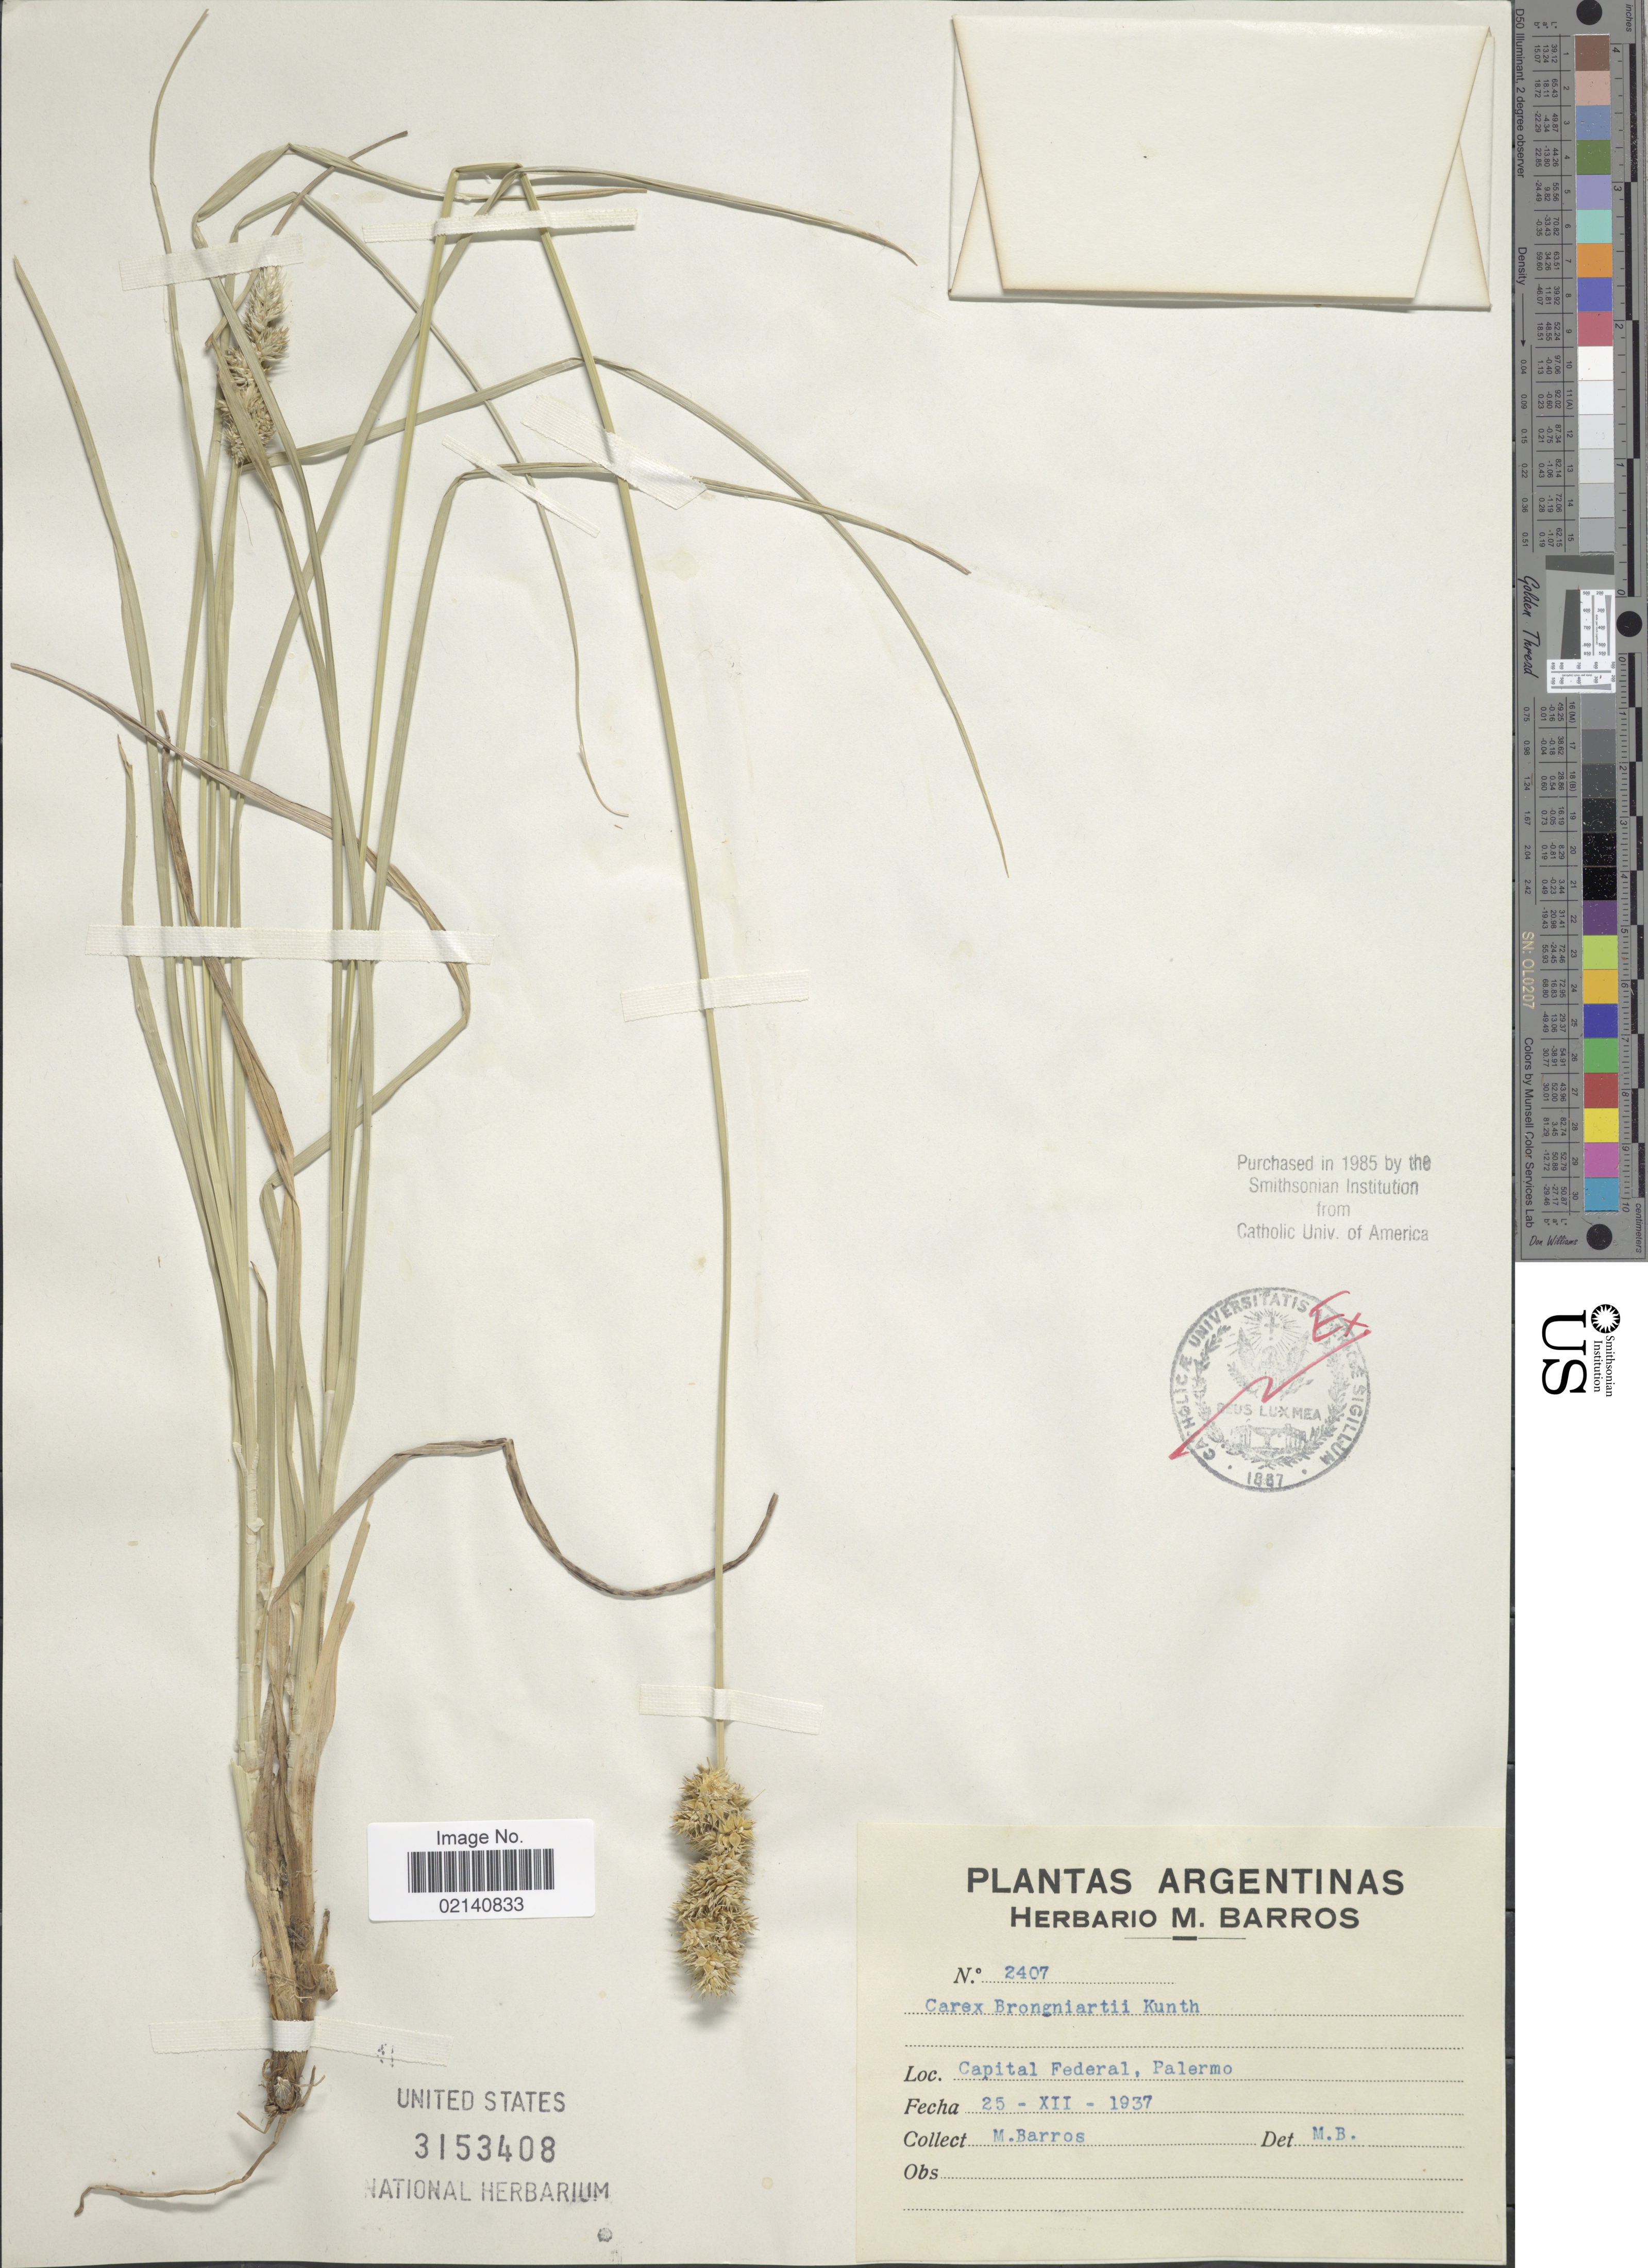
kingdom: Plantae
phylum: Tracheophyta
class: Liliopsida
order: Poales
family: Cyperaceae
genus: Carex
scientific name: Carex brongniartii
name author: Kunth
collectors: M. Barros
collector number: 2407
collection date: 1937-12-25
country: Argentina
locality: Capital Federal, Palermo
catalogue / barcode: US 3153408